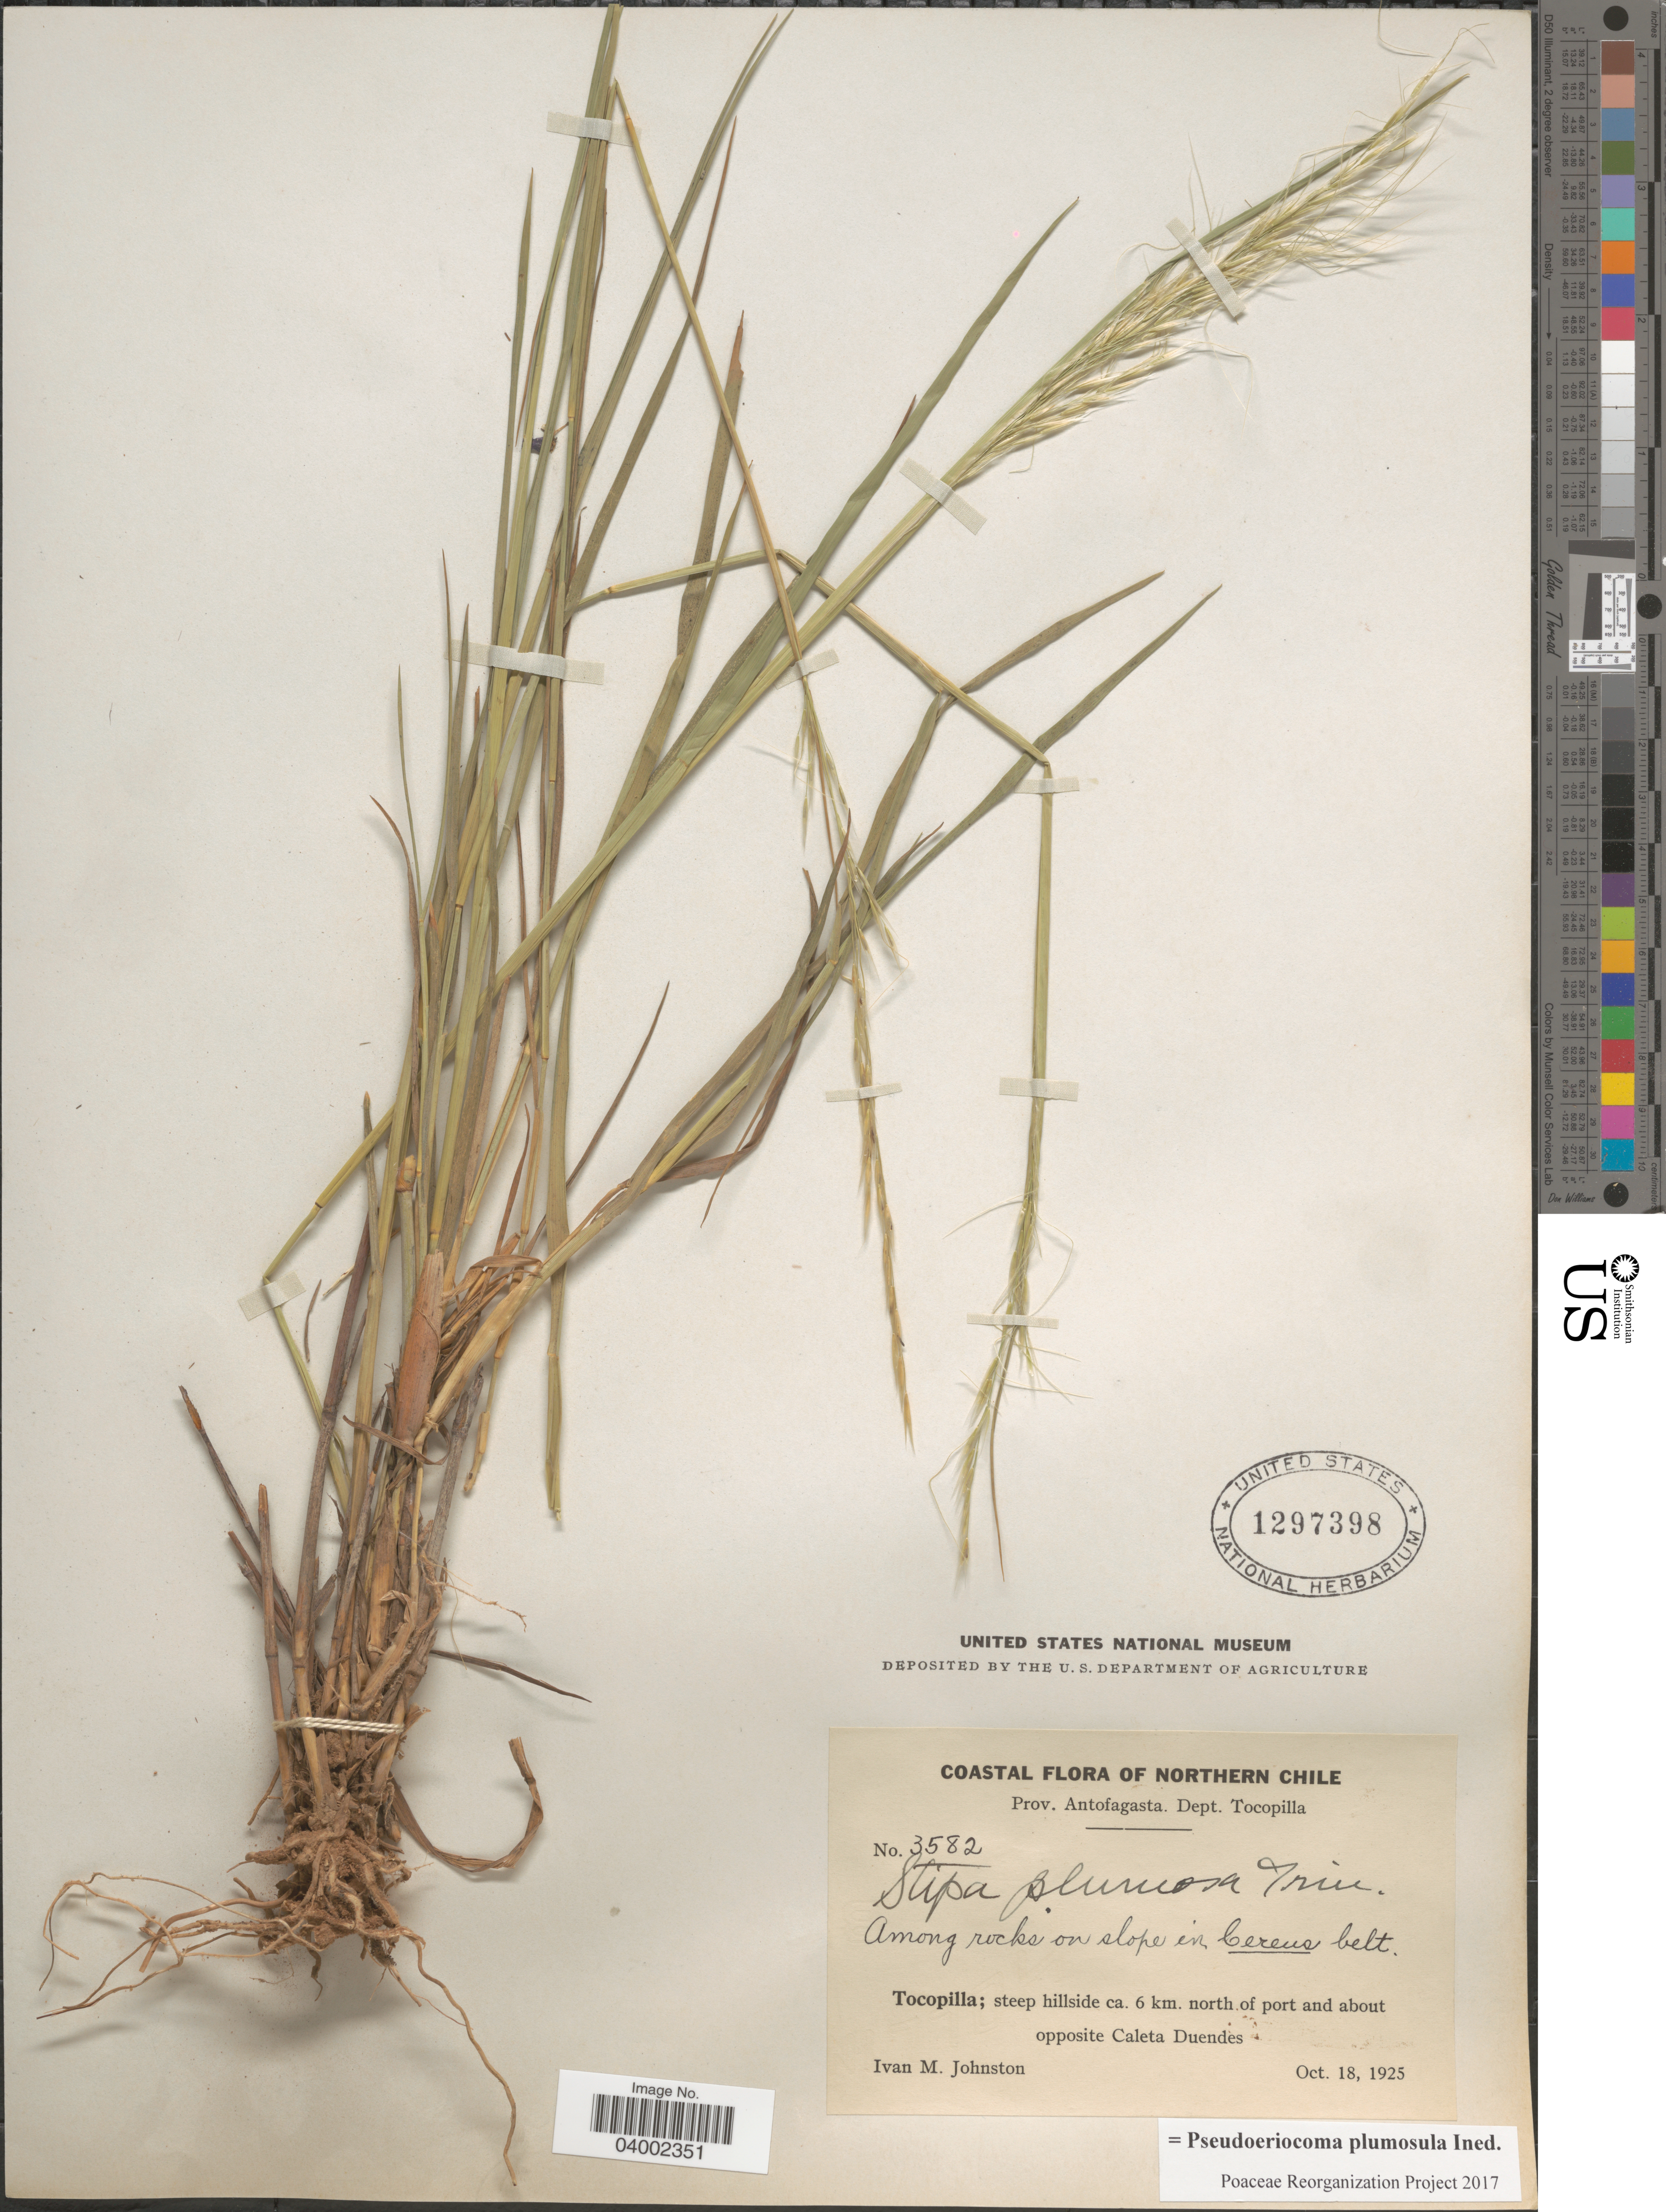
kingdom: Plantae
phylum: Tracheophyta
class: Liliopsida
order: Poales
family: Poaceae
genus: Pseudoeriocoma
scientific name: Pseudoeriocoma plumosula ined.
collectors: I.M. Johnston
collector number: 3582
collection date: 1925-10-18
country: Chile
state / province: Antofagasta (II)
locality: Northern Chile. Dept. Tocopilla. Among rocks on slope in Cereus belt. Tocopilla; steep hillside ca. 6 km. north of port and about opposite Caleta Duendes.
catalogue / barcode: US 1297398